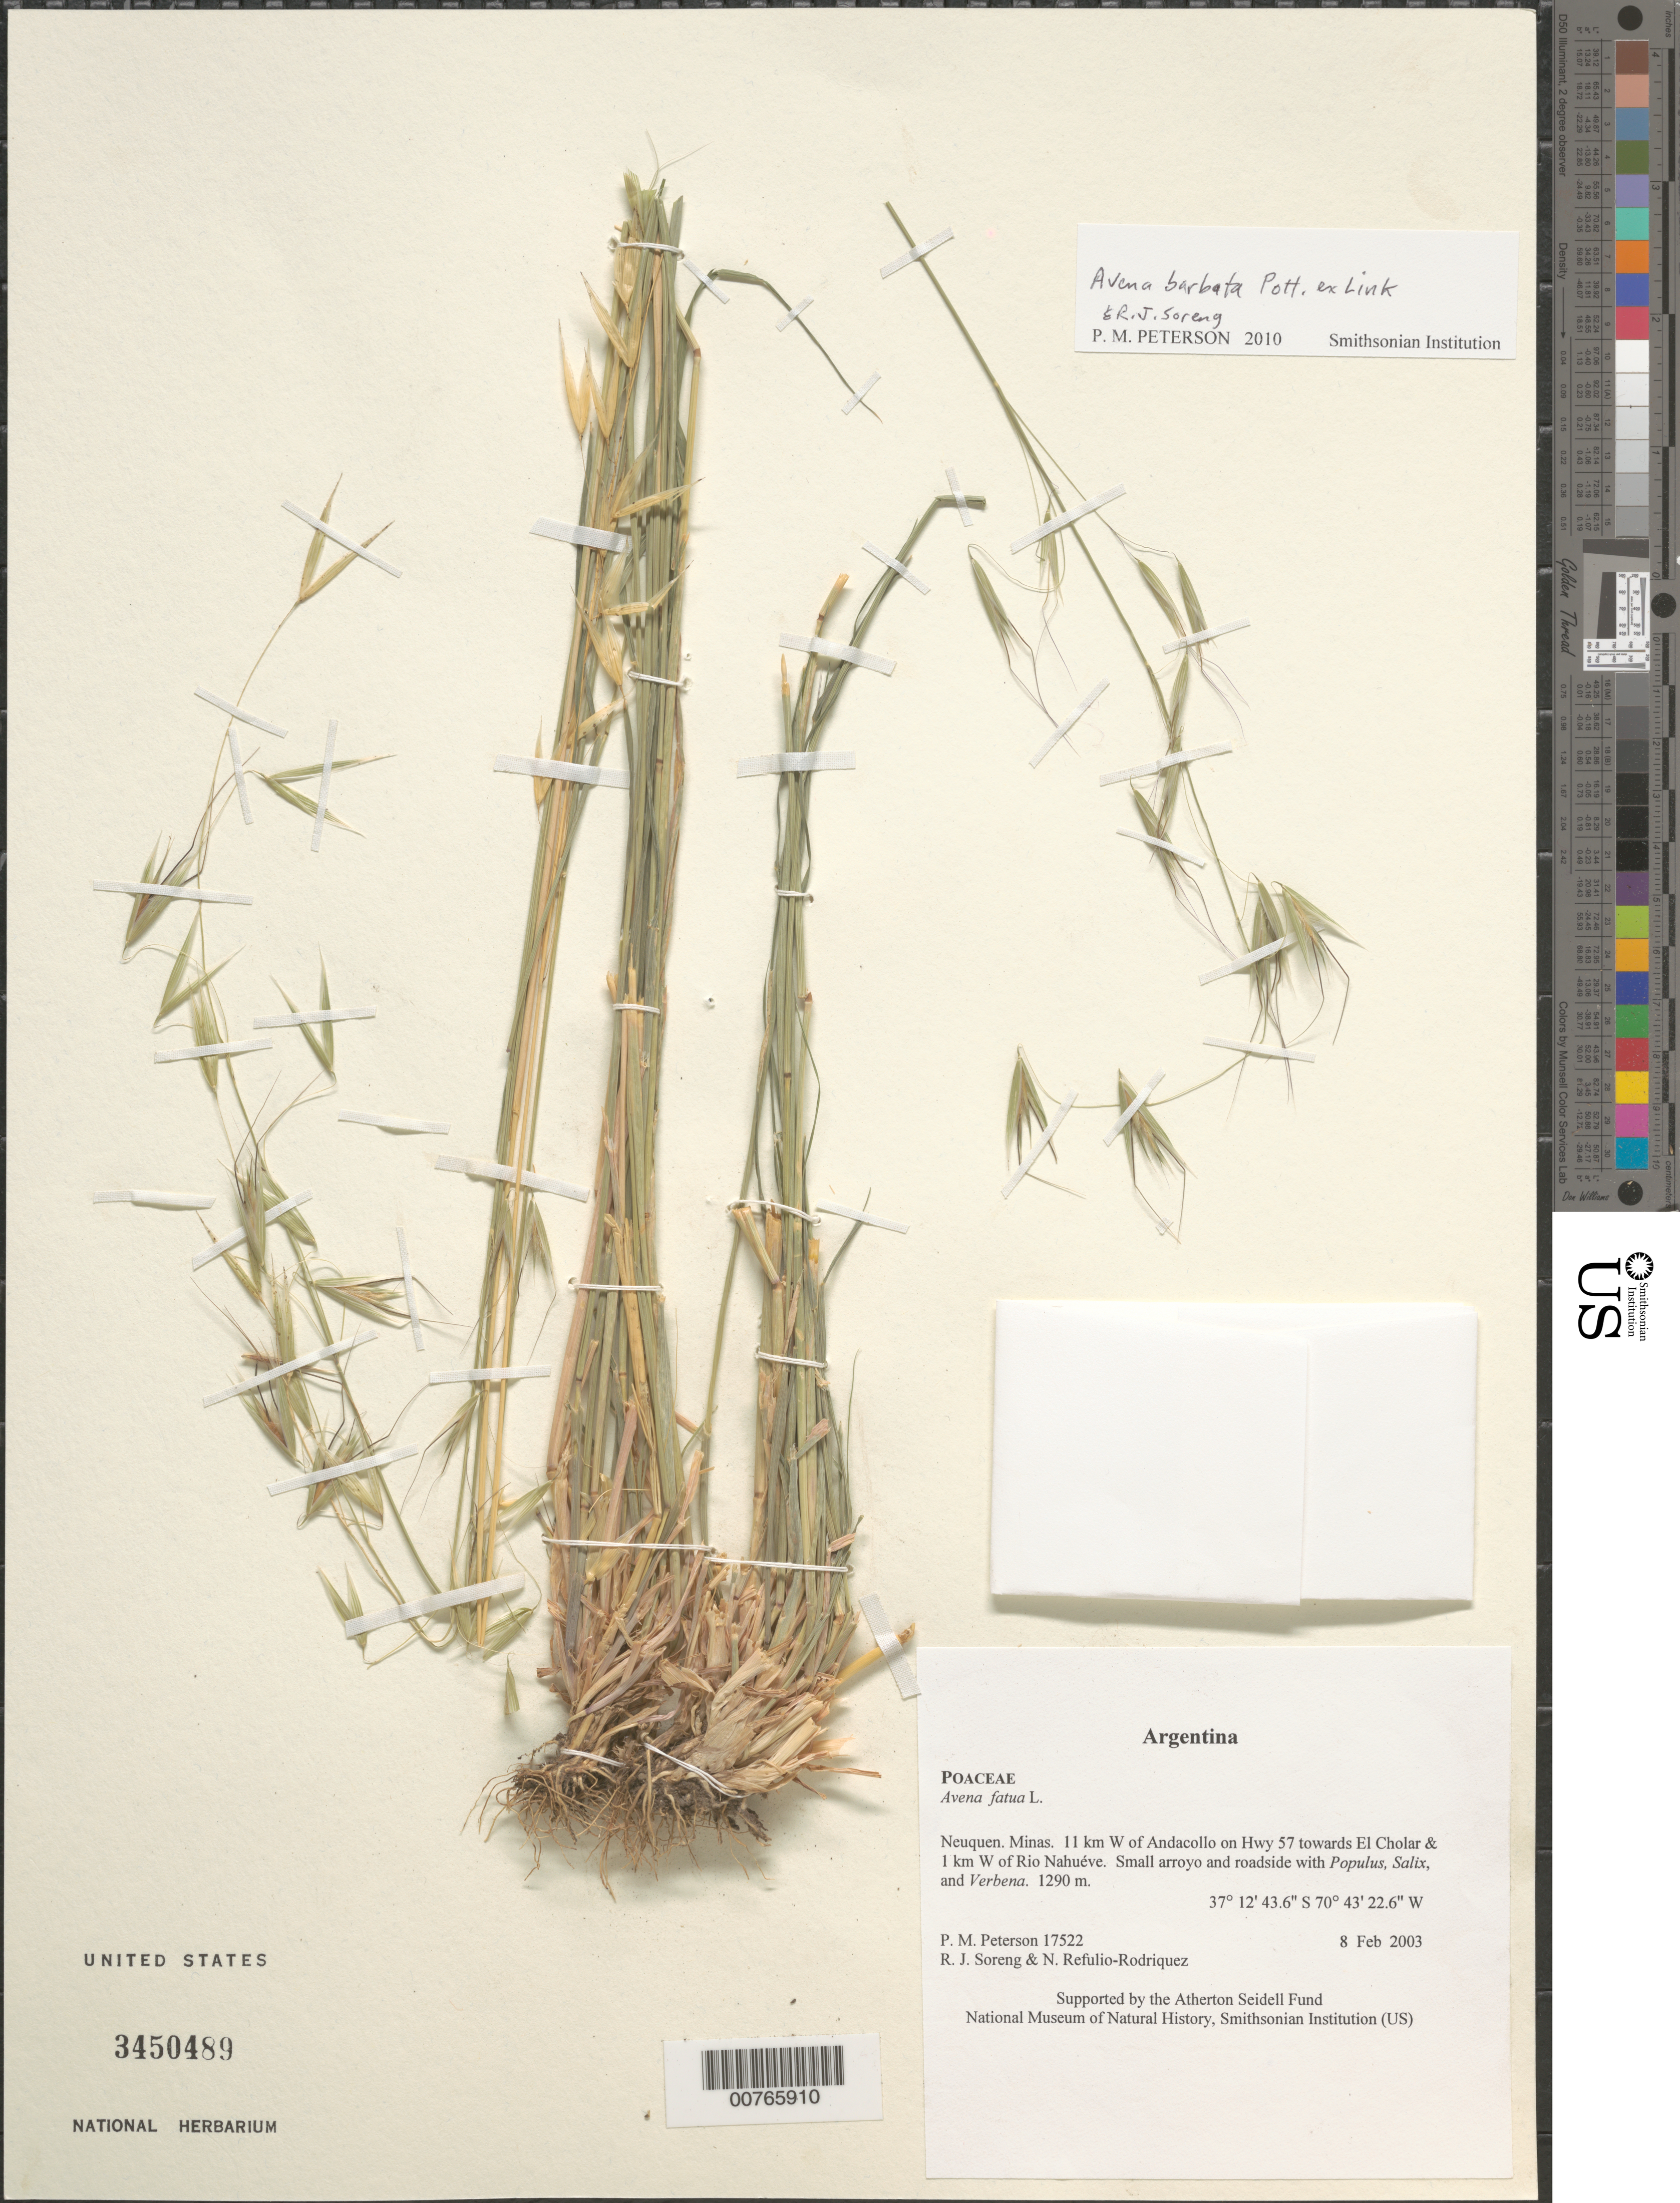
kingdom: Plantae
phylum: Tracheophyta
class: Liliopsida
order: Poales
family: Poaceae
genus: Avena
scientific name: Avena barbata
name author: Pott ex Link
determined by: Peterson, Paul M.; Soreng, Robert J.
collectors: P. M. Peterson, R. J. Soreng & N. Refulio-Rodríguez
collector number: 17522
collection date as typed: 08 Feb 2003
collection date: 2003-02-08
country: Argentina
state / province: Neuquen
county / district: Minas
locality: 11 km W of Andacollo on Hwy 57 towards El Cholar & 1 km W of Rio Nahuéve. Small arroyo and roadside with Populus, Salix, and Verbena.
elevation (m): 1290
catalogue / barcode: US 3450489